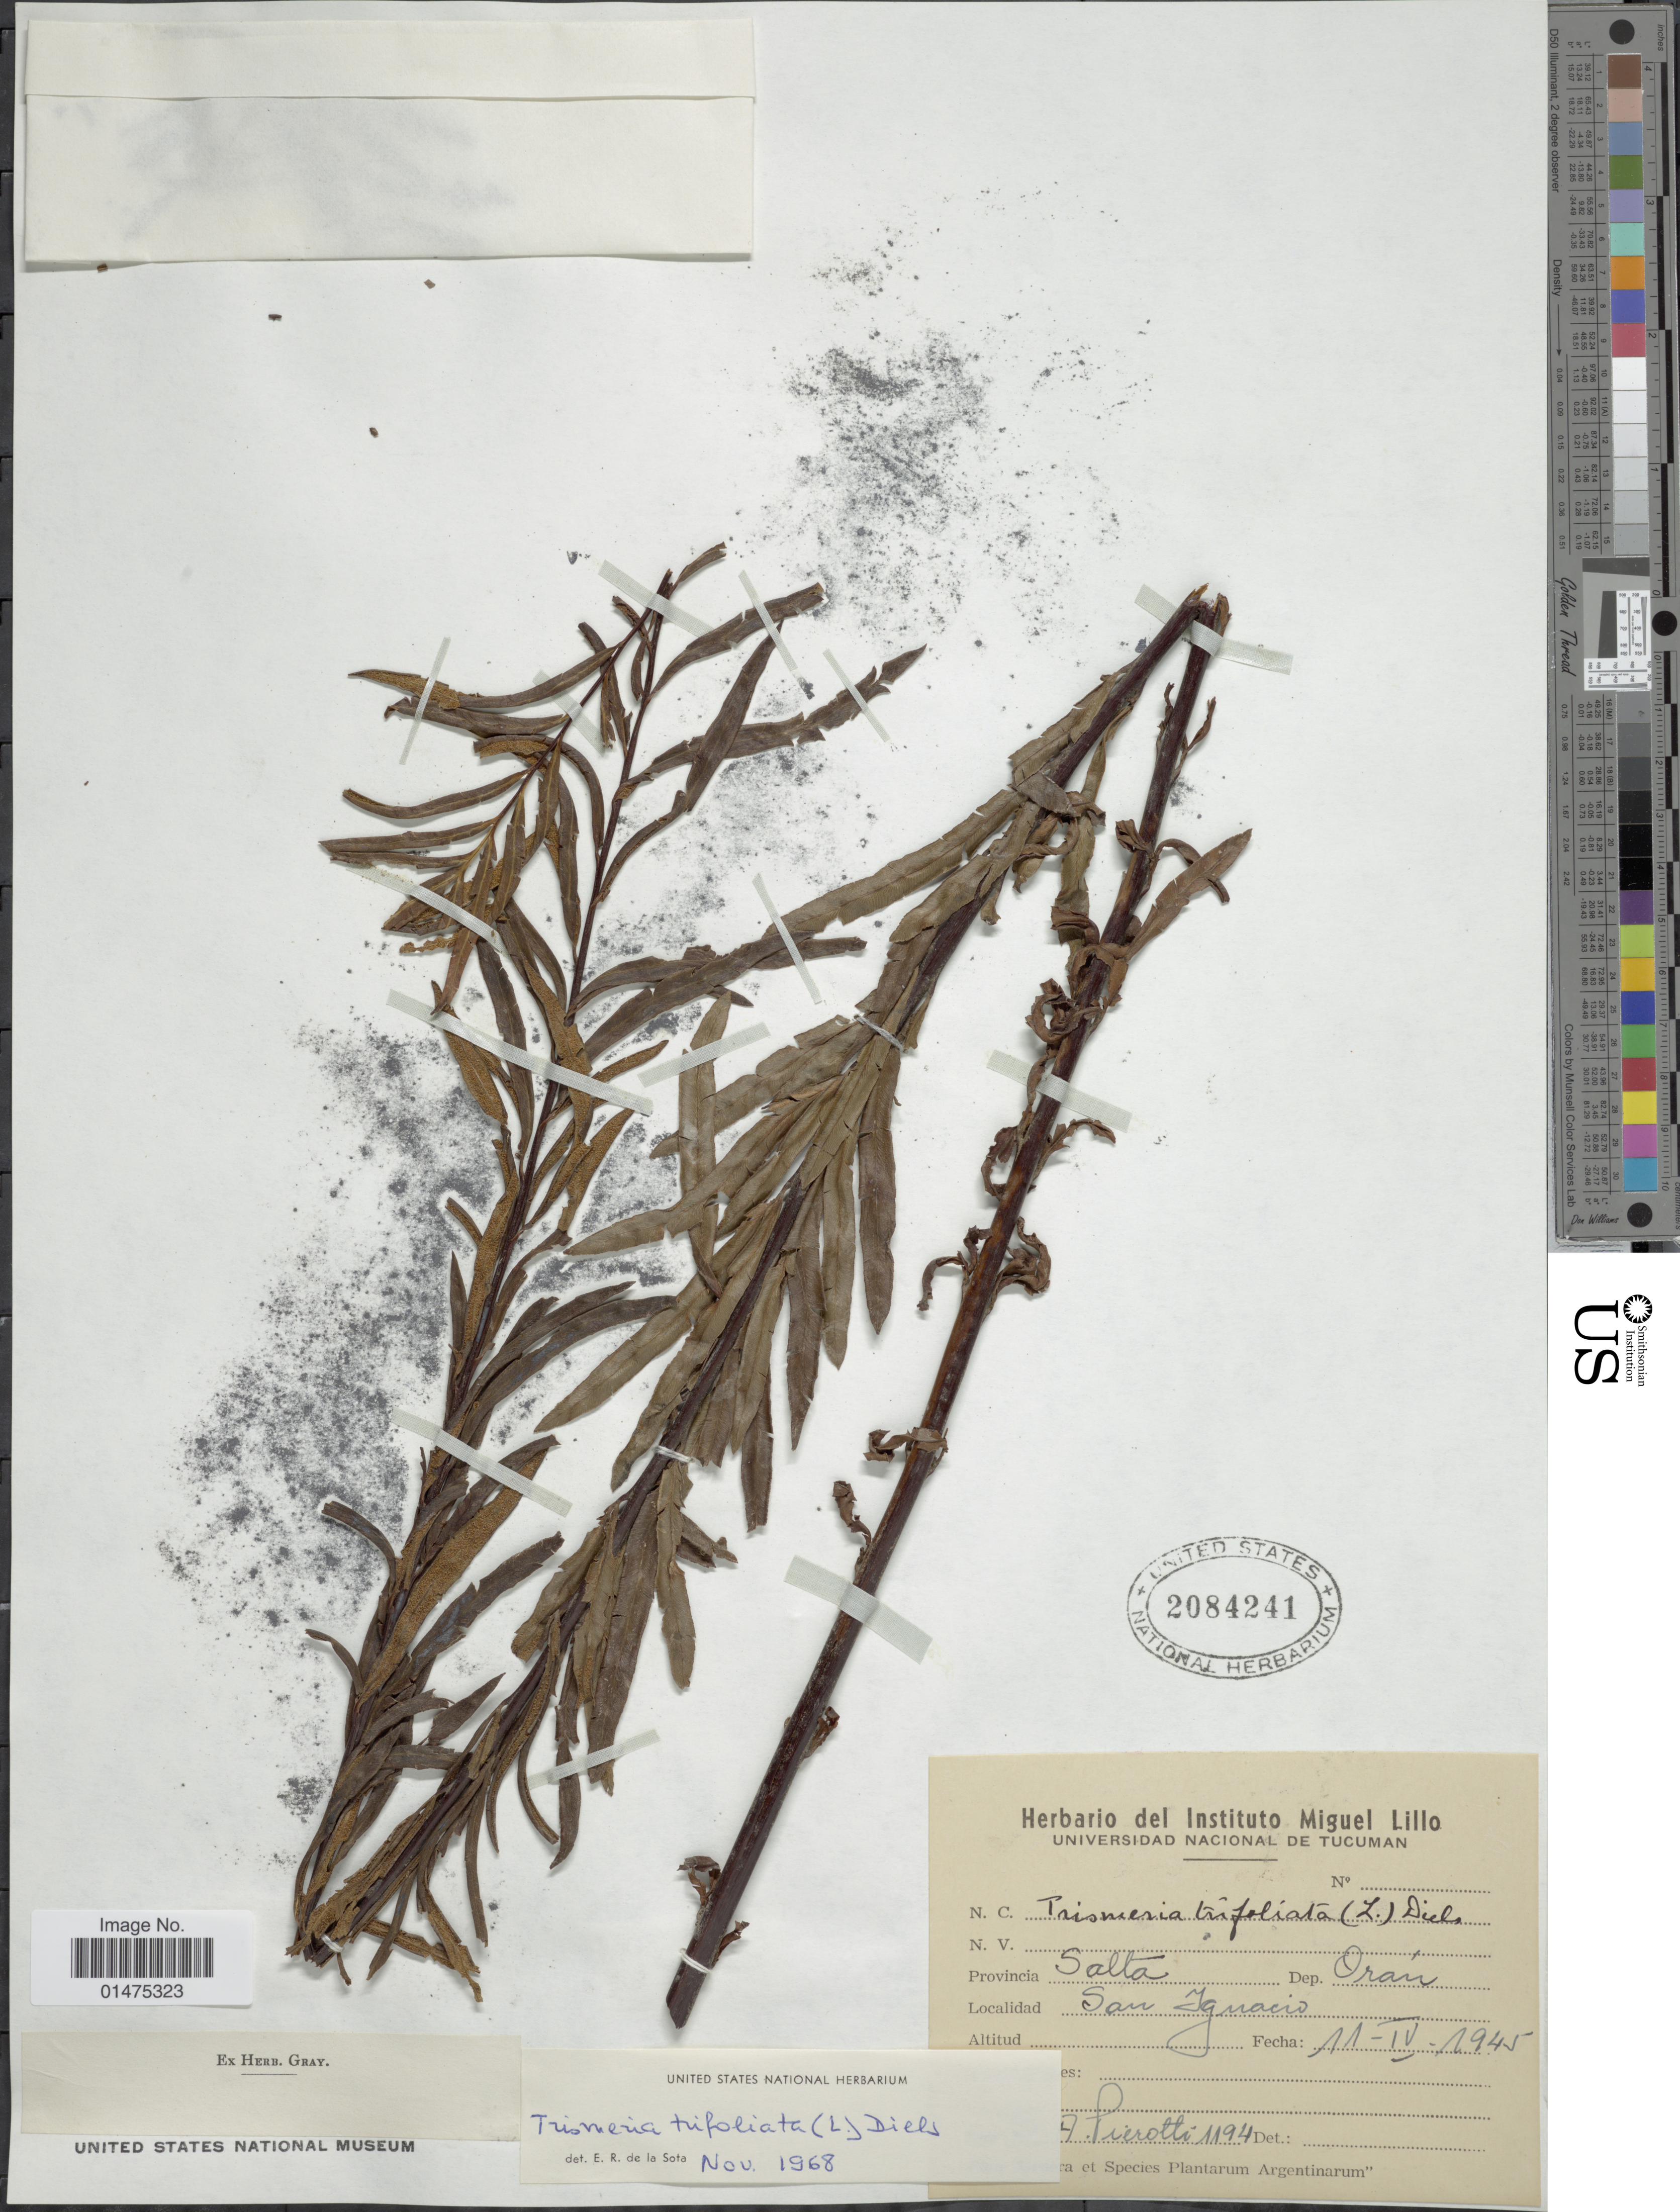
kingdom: Plantae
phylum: Tracheophyta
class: Polypodiopsida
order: Polypodiales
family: Pteridaceae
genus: Pityrogramma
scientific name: Pityrogramma trifoliata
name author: (L.) R.M. Tryon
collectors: S. A. Pierotti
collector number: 1194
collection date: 1945-04-11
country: Argentina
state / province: Salta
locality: Dept. Oran, San Ignacio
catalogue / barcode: US 2084241